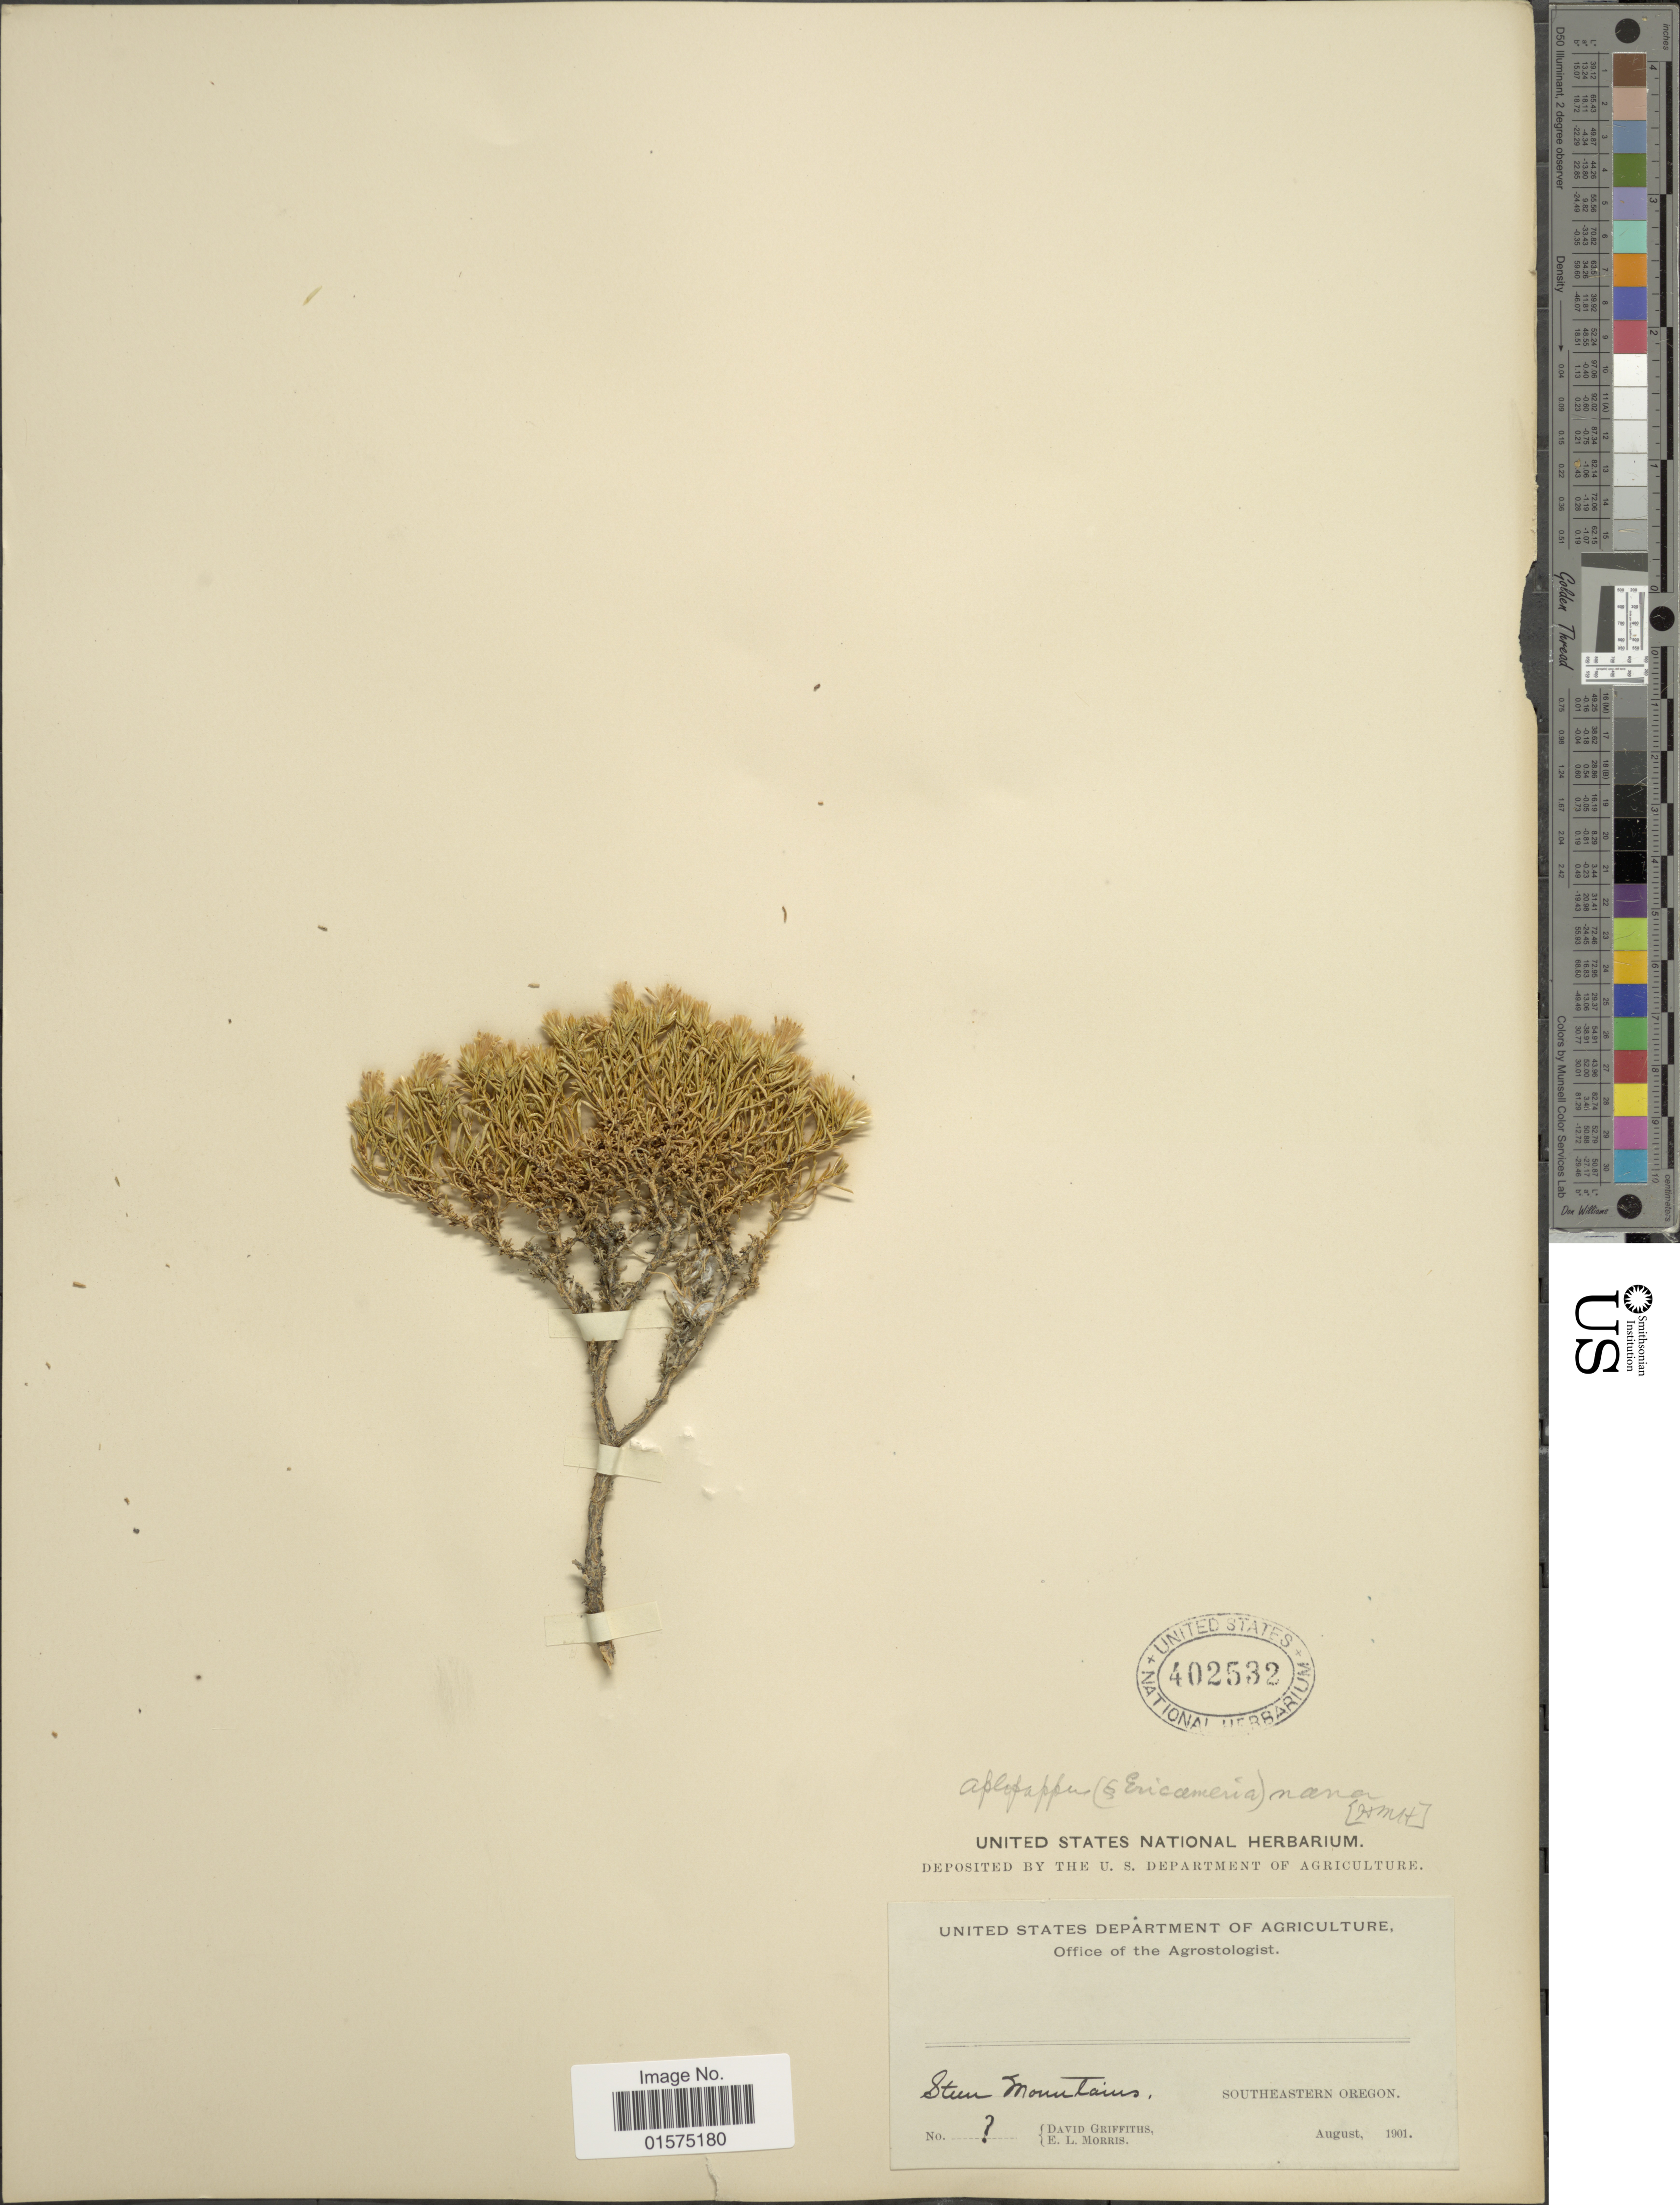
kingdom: Plantae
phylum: Tracheophyta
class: Magnoliopsida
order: Asterales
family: Asteraceae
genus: Ericameria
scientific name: Ericameria nana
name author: Nutt.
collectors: D. Griffiths & E. Morris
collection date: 1901-08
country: United States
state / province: Oregon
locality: Stun Mountains, Southeastern Oregon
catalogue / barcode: US 402532